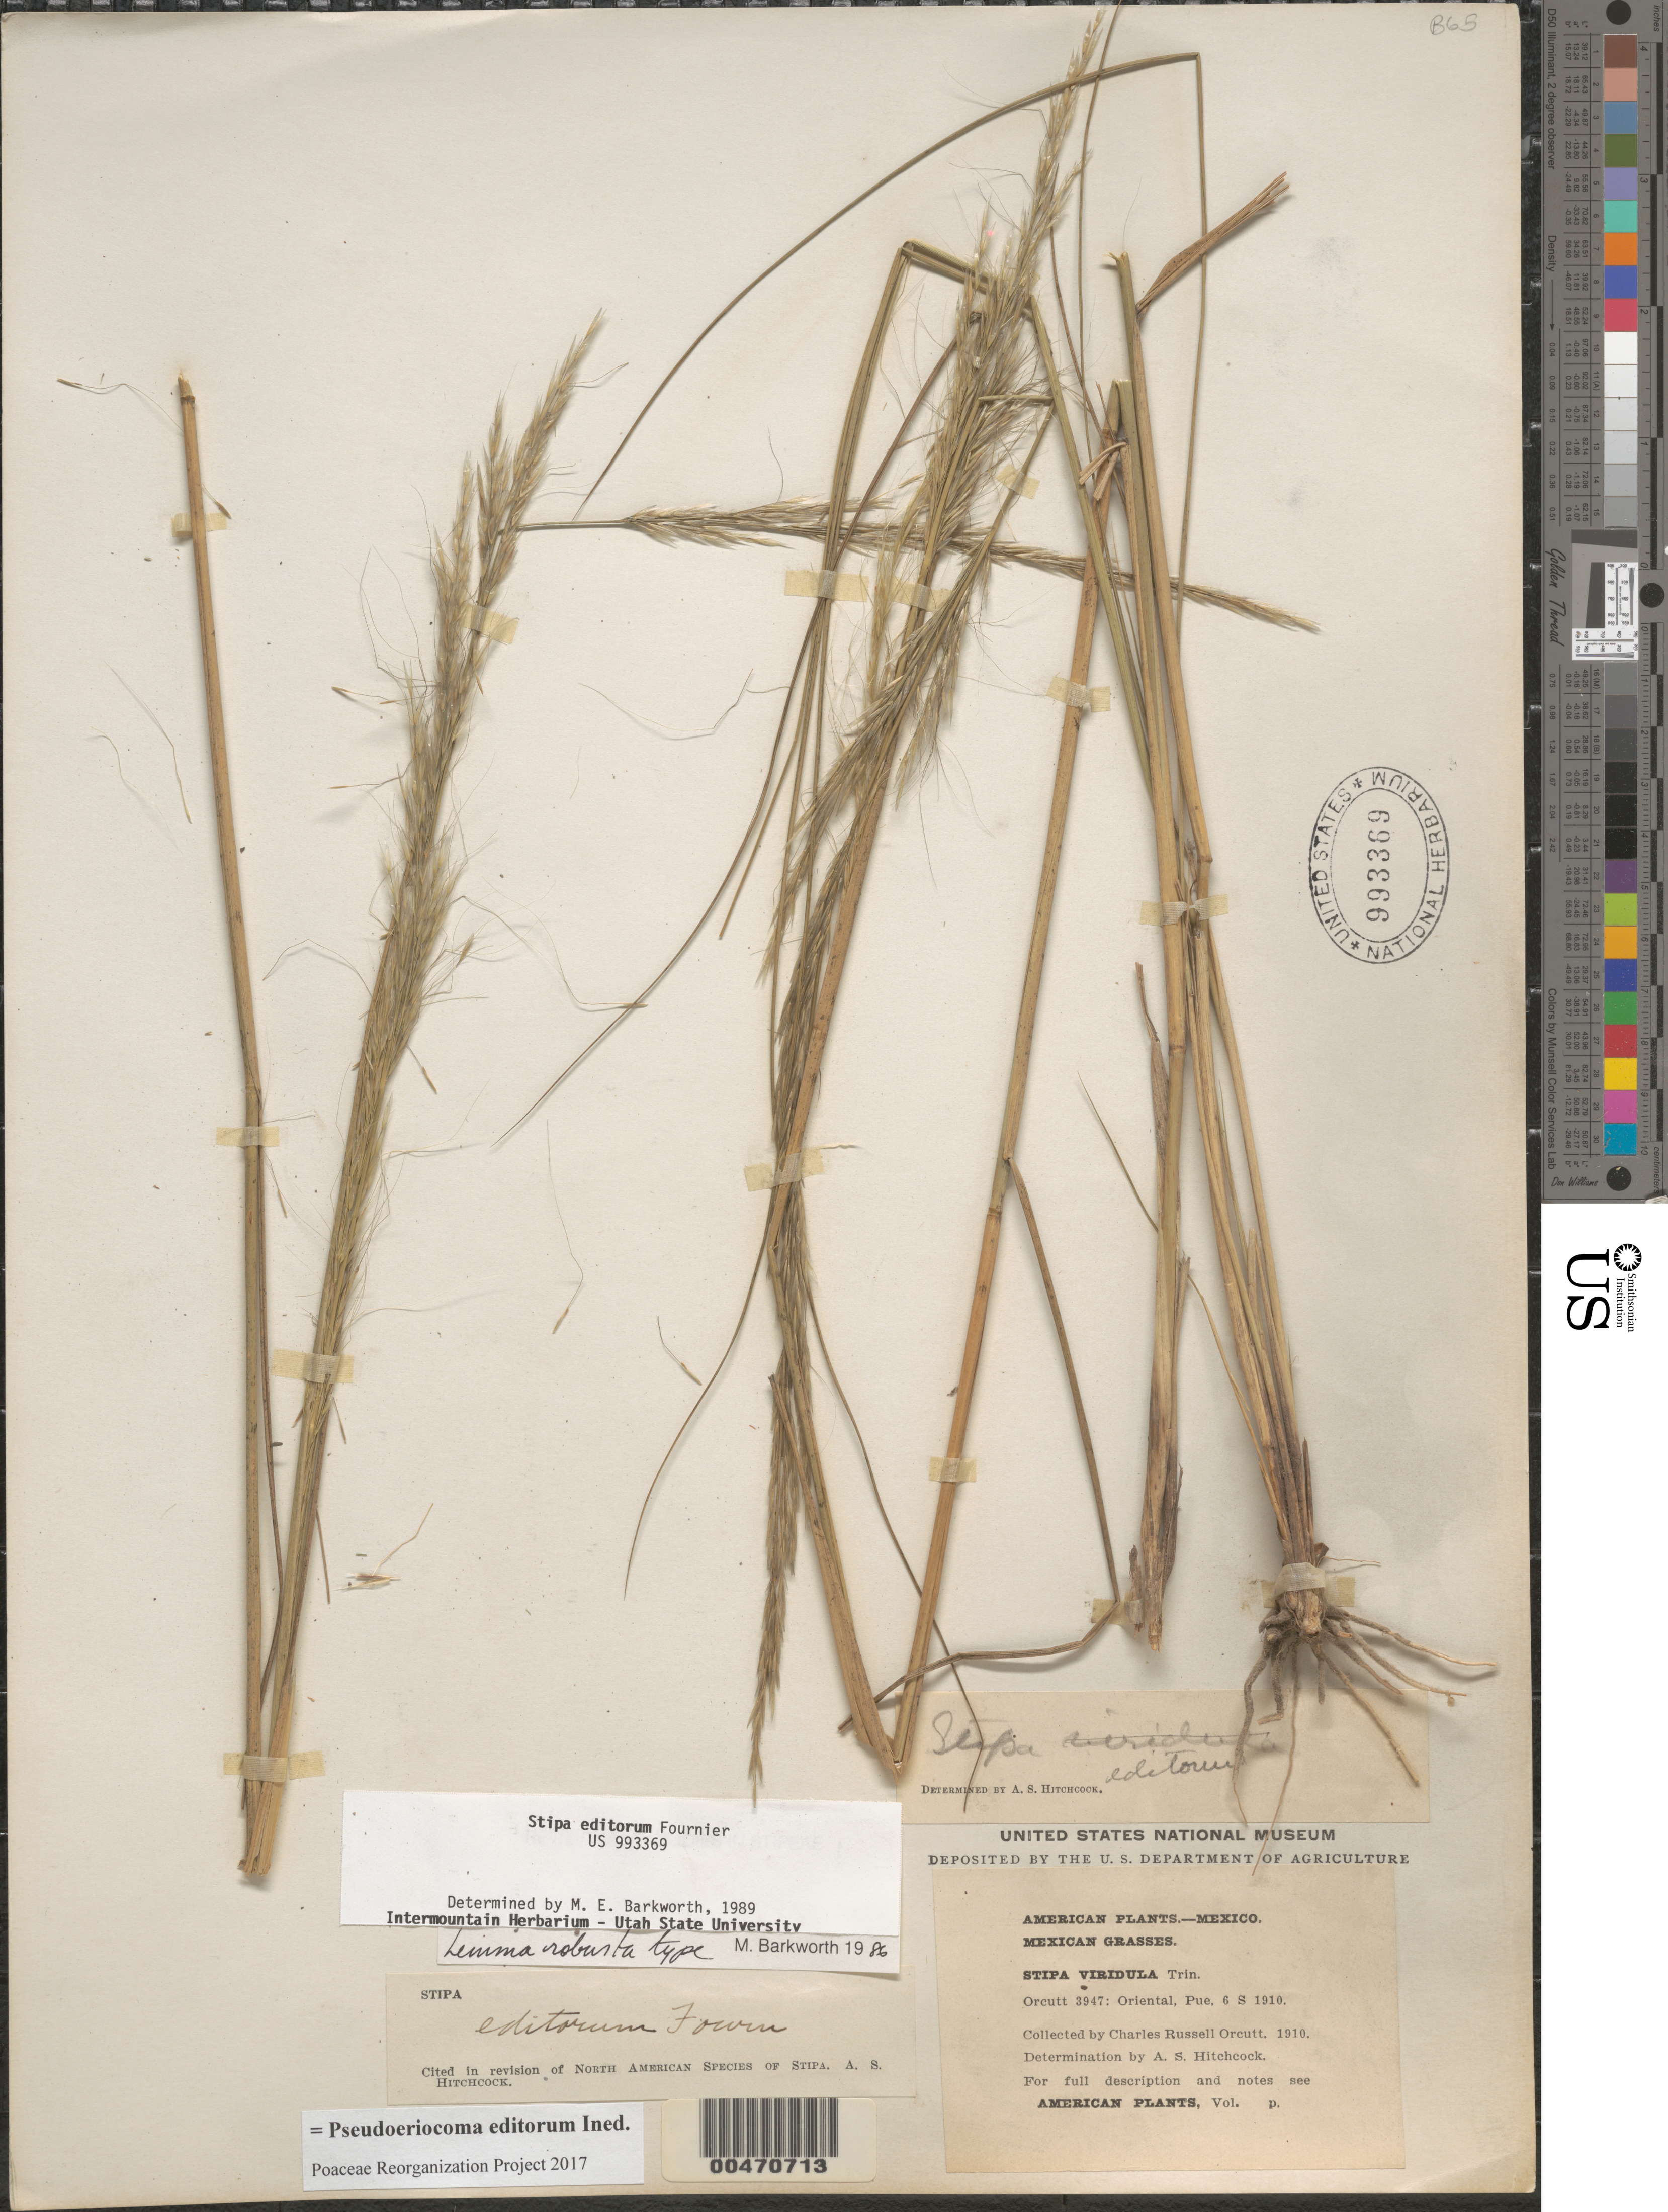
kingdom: Plantae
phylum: Tracheophyta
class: Liliopsida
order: Poales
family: Poaceae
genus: Pseudoeriocoma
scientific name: Pseudoeriocoma editorum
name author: (E. Fourn.) Romasch.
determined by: Poaceae Reorganization Project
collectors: C. R. Orcutt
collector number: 3947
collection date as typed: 6 Sep 1910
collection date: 1910-09-06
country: Mexico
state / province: Puebla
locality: Oriental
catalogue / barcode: US 993369